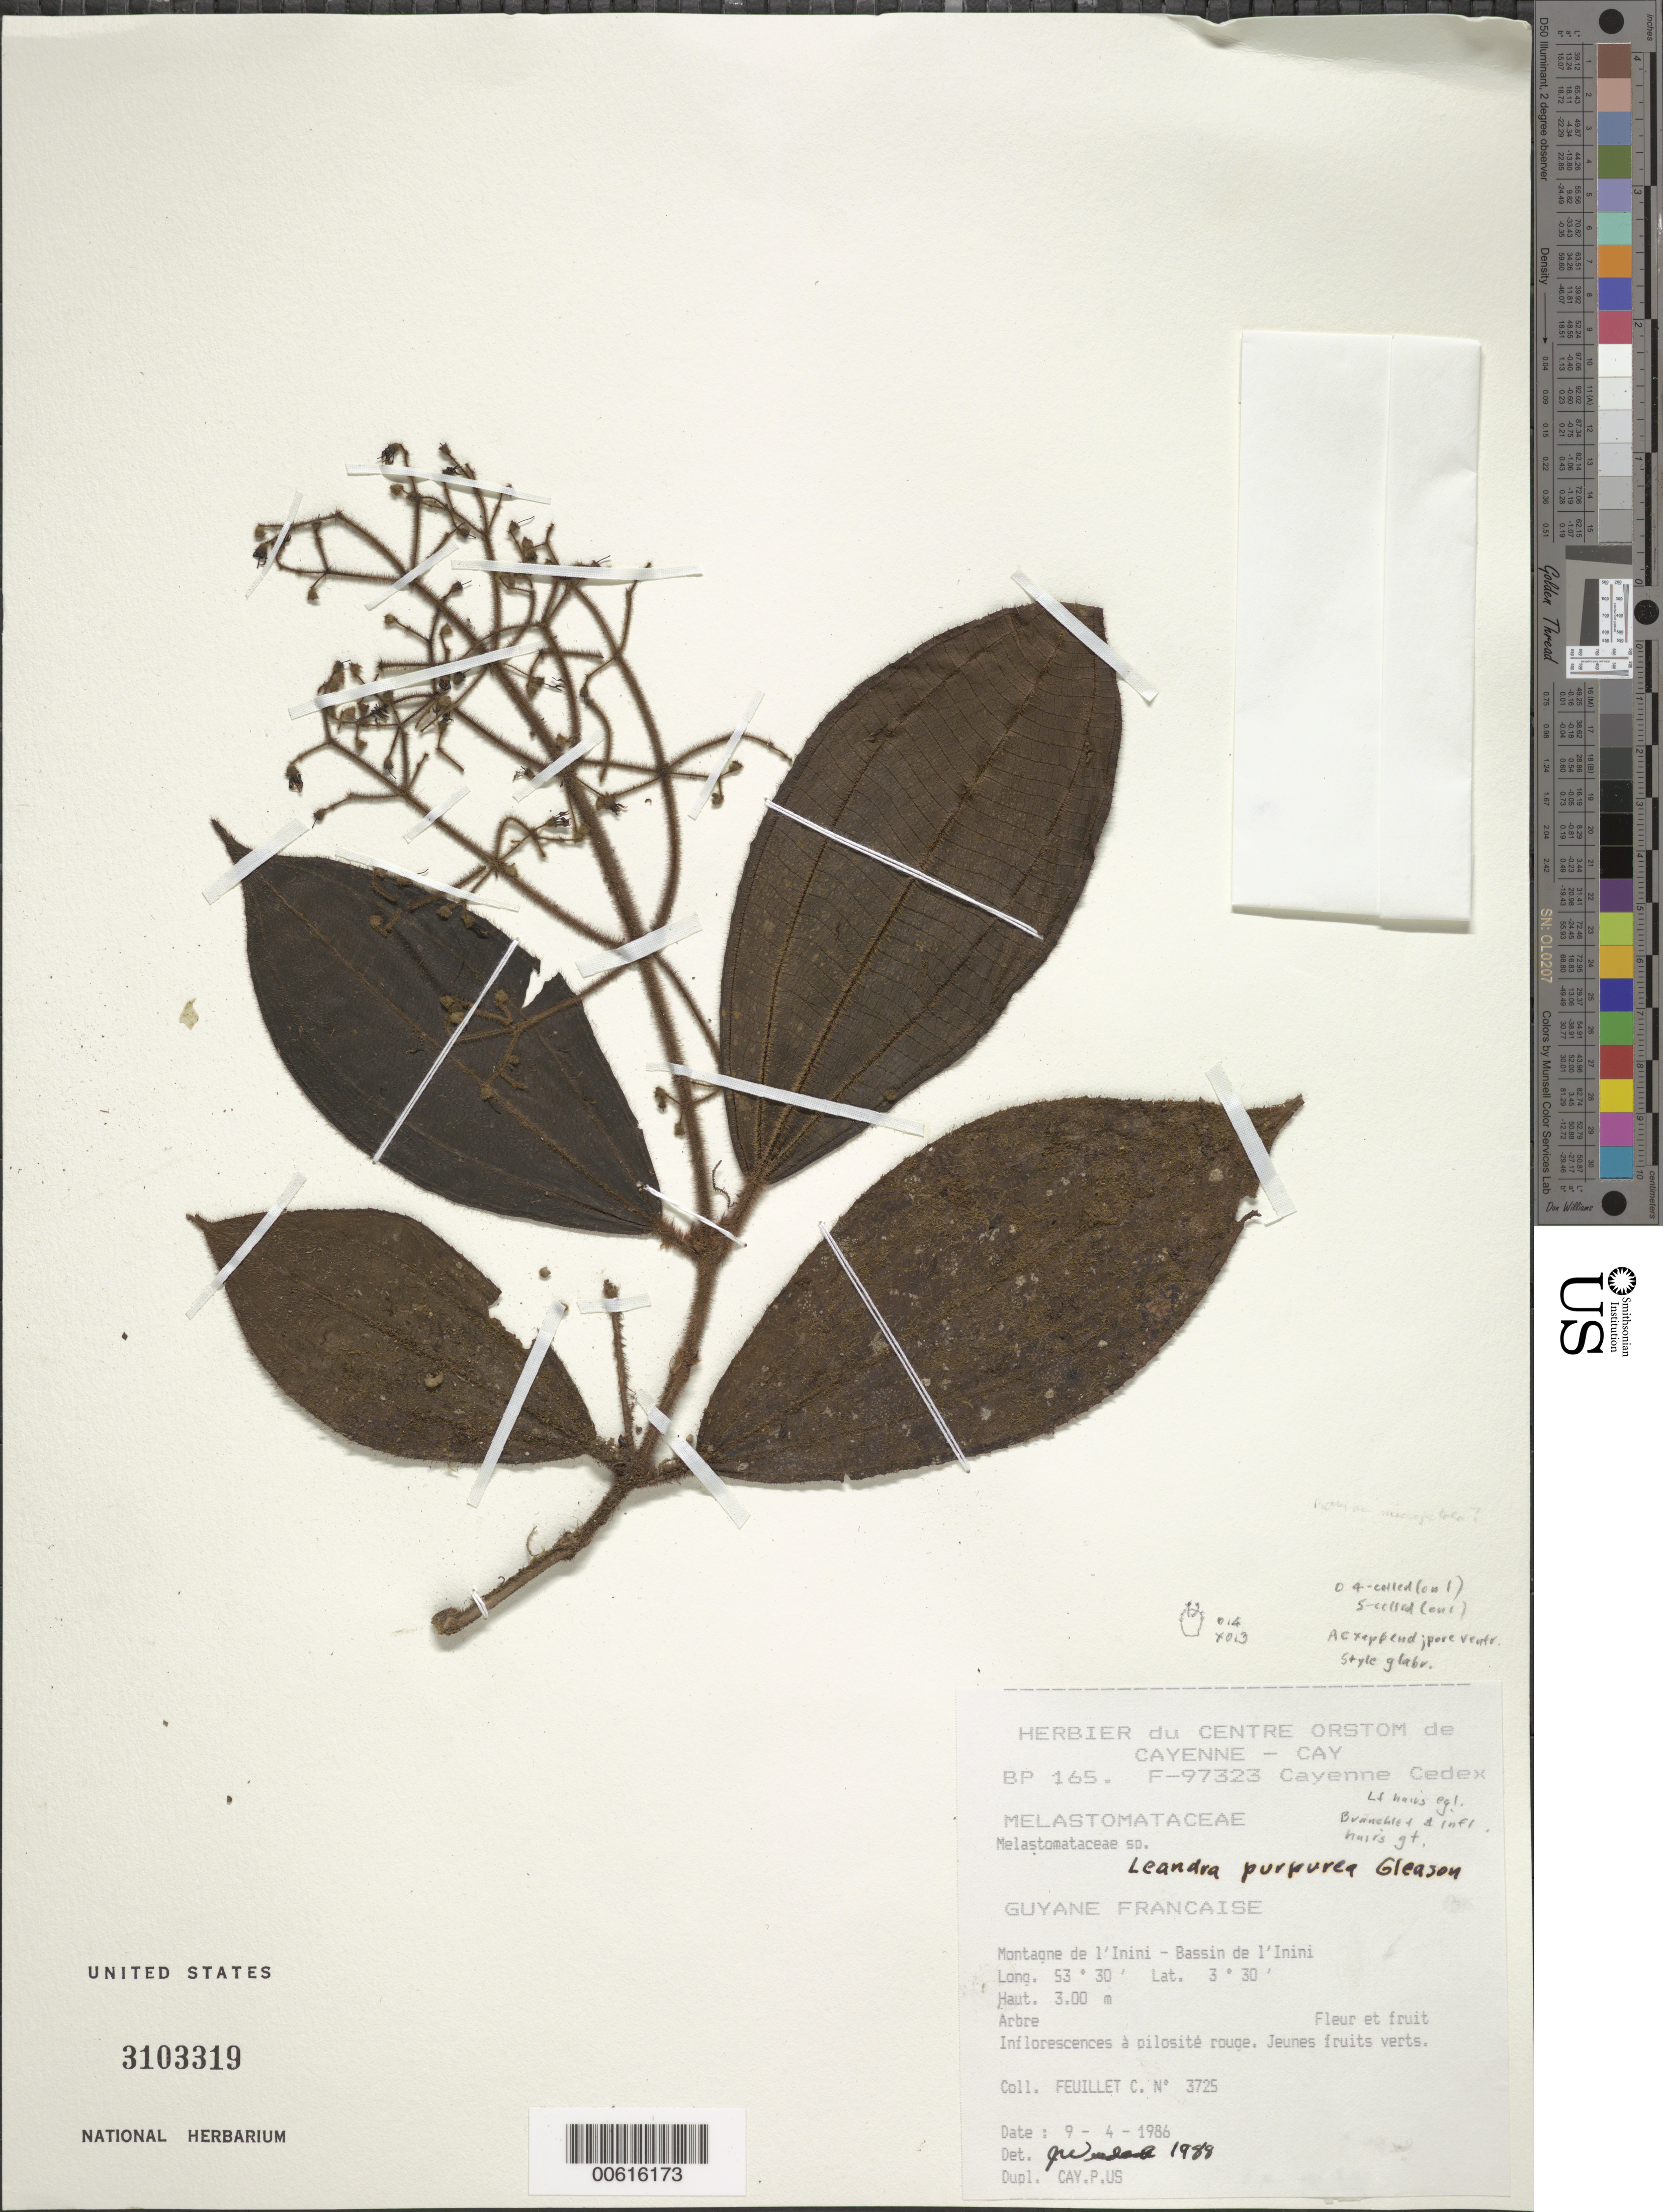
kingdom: Plantae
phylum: Tracheophyta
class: Magnoliopsida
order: Myrtales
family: Melastomataceae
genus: Leandra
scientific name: Leandra purpurea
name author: Gleason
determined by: Wurdack, John J., (US), US (UNITED STATES)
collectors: C. Feuillet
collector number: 3725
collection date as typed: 9-Apr-86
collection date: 1986-04-09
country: French Guiana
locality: Montagne de l'Inini, Bassin de l'Inini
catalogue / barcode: US 3103319